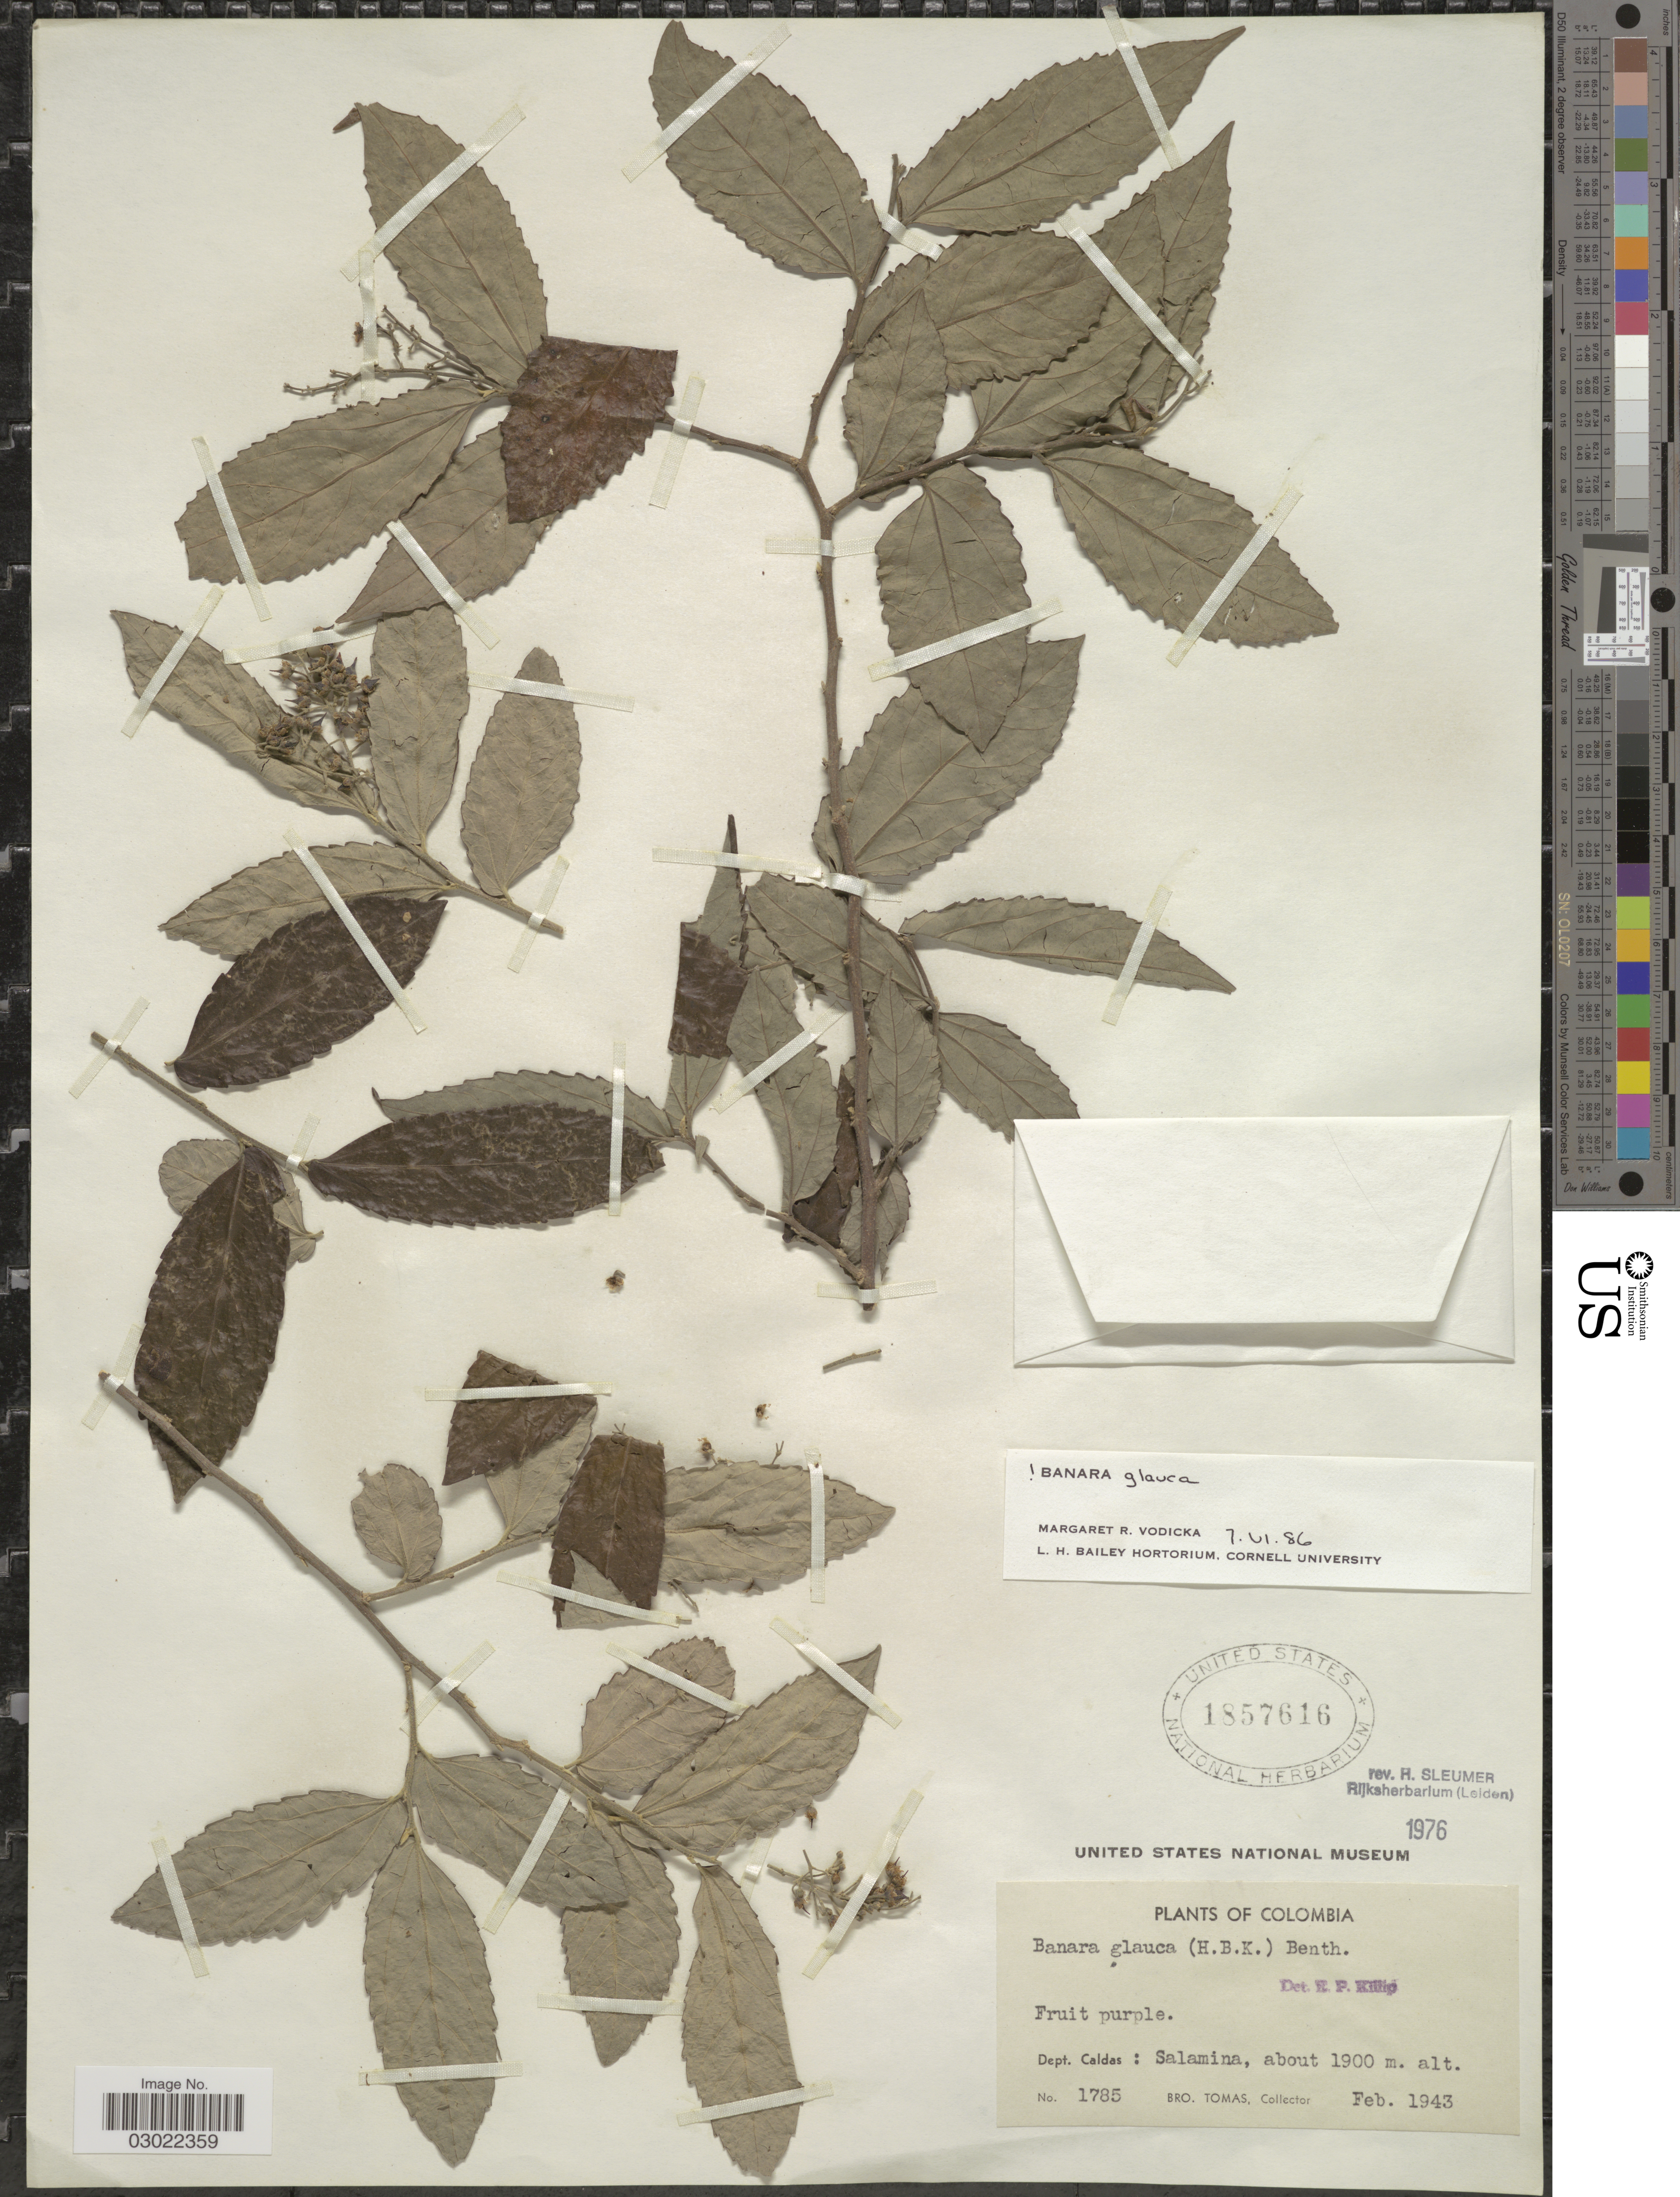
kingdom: Plantae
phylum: Tracheophyta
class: Magnoliopsida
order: Malpighiales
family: Salicaceae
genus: Banara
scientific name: Banara glauca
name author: (Kunth) Benth.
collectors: B. Tomas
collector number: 1785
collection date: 1943-02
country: Colombia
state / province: Caldas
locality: Dept. Caldas: Salamina.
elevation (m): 1900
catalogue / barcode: US 1857616